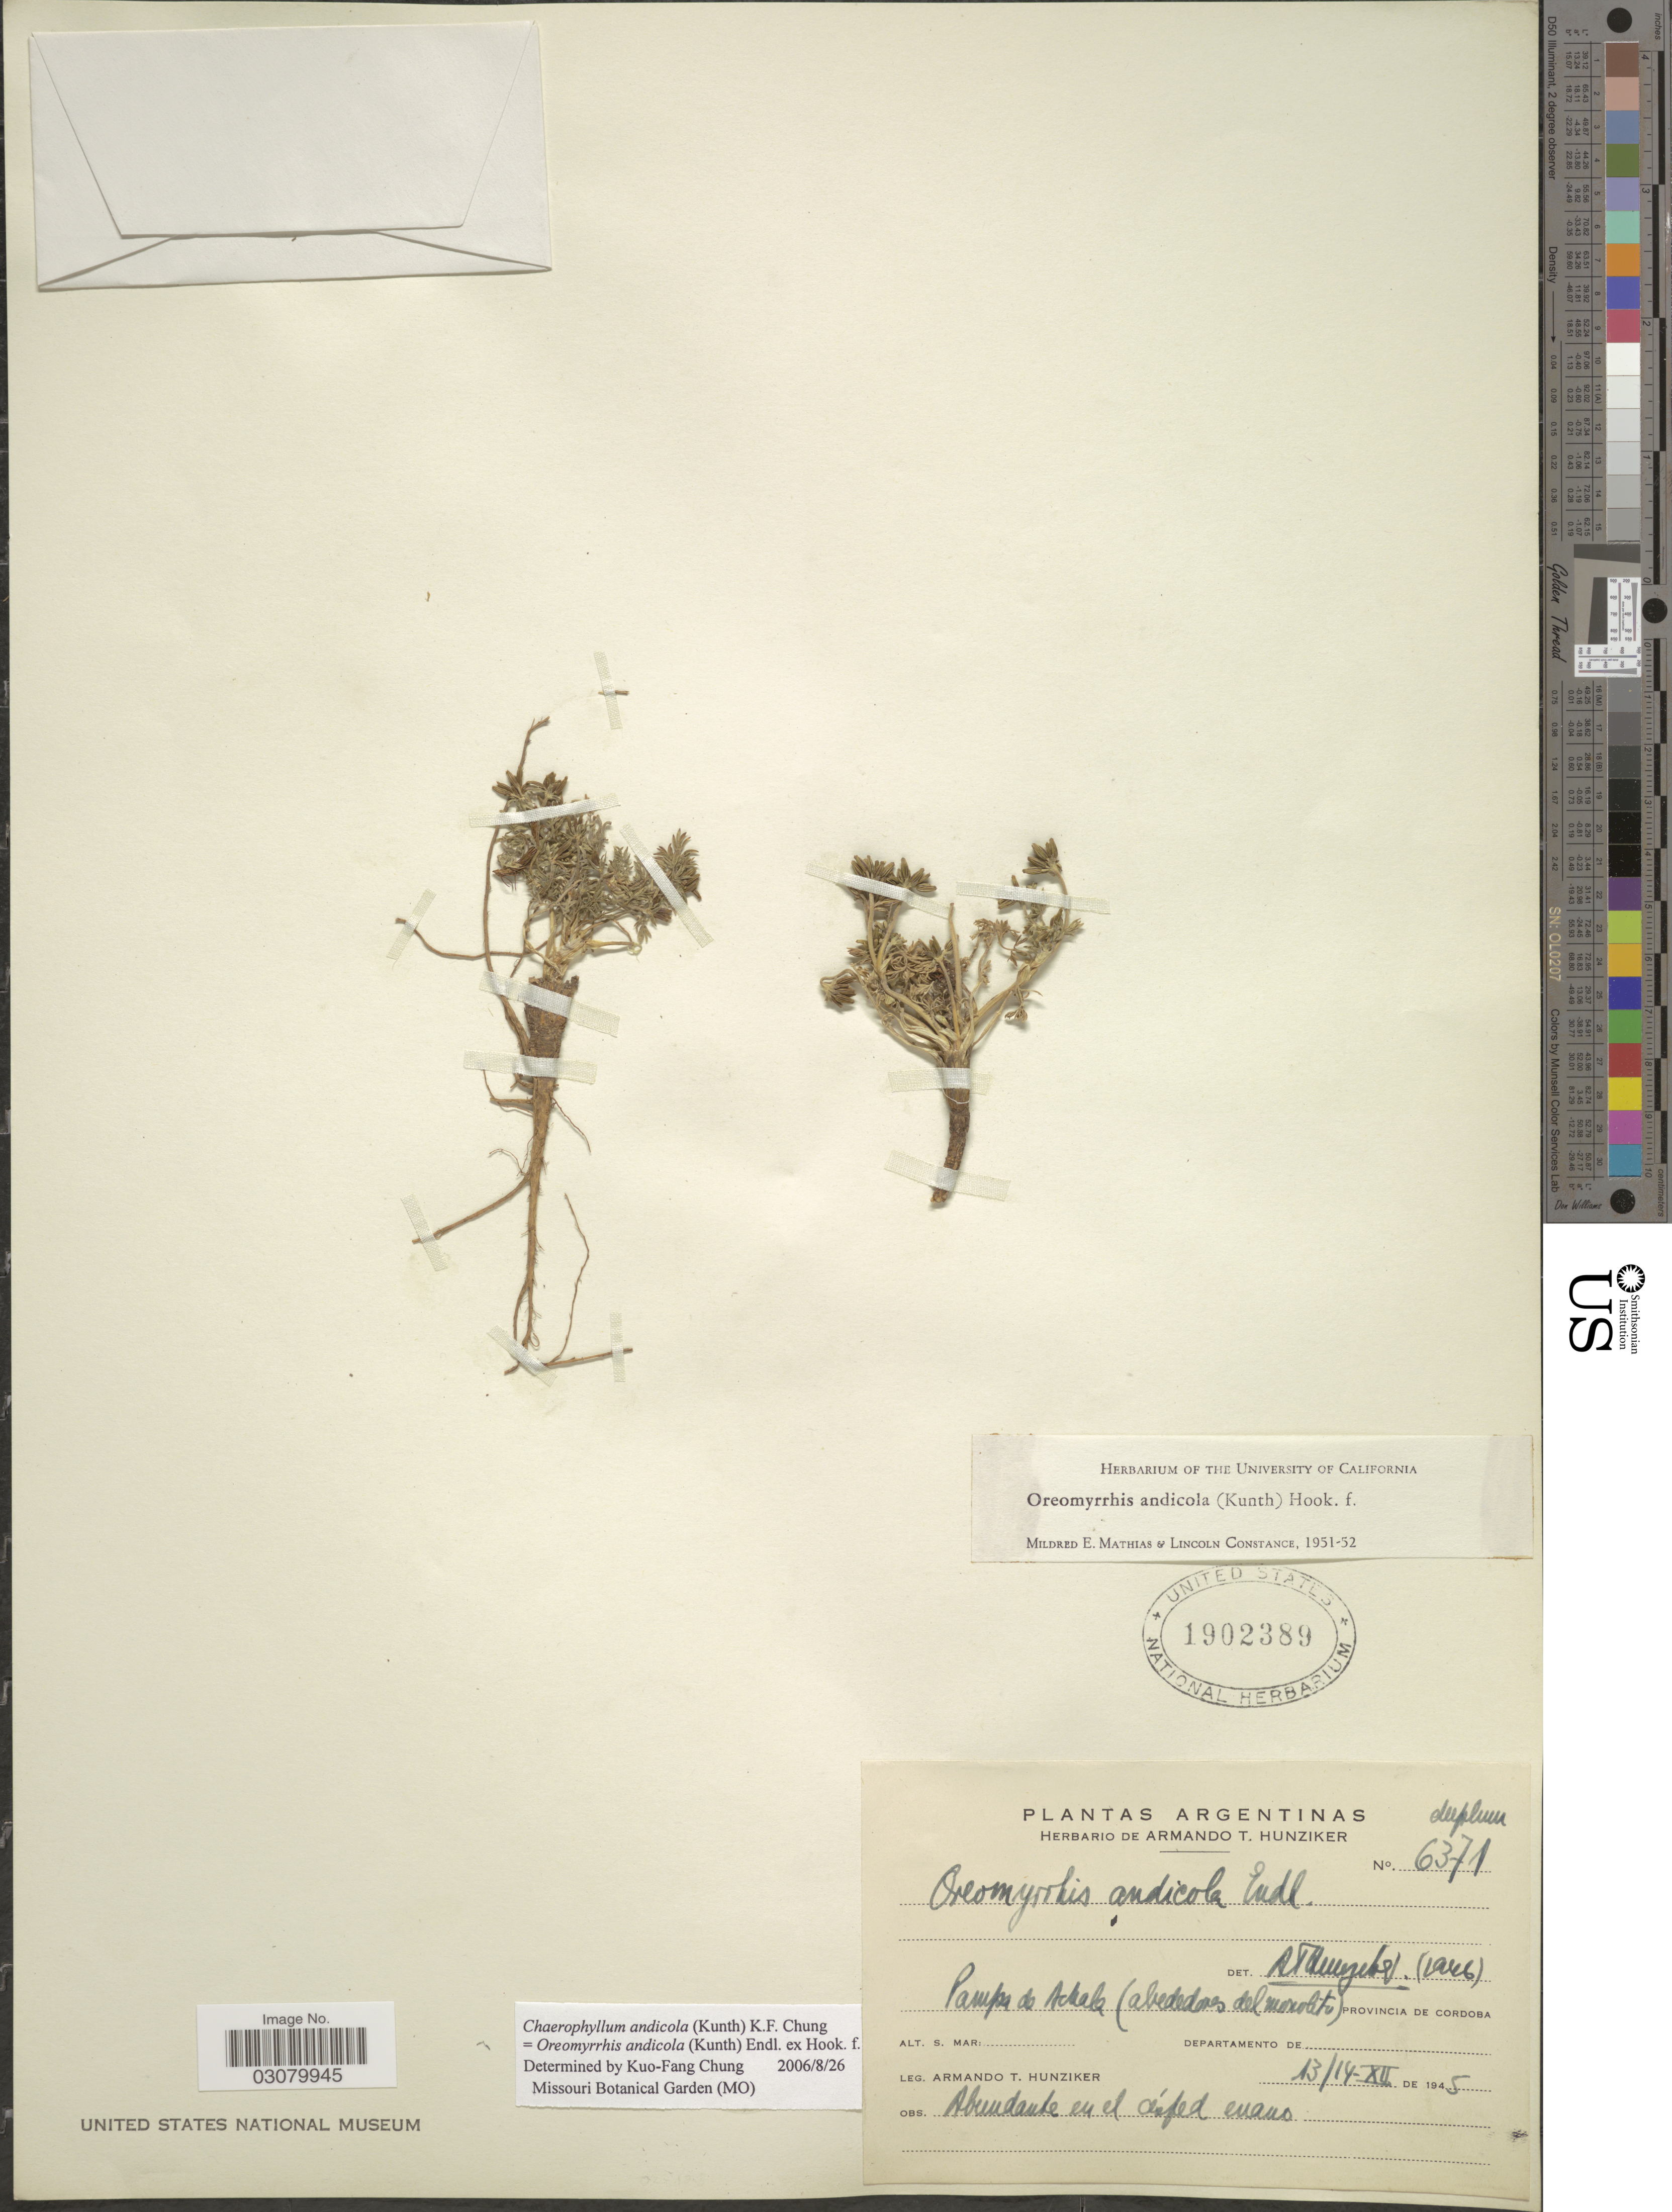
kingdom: Plantae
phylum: Tracheophyta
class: Magnoliopsida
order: Apiales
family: Apiaceae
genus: Oreomyrrhis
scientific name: Oreomyrrhis andicola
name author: (Kunth) Endl. ex Hook. f.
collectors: A. T. Hunziker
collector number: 6371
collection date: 1945-12-13/1945-12-14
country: Argentina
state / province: Cordoba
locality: Pampa de Achab (alrededores del morolito).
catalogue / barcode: US 1902389